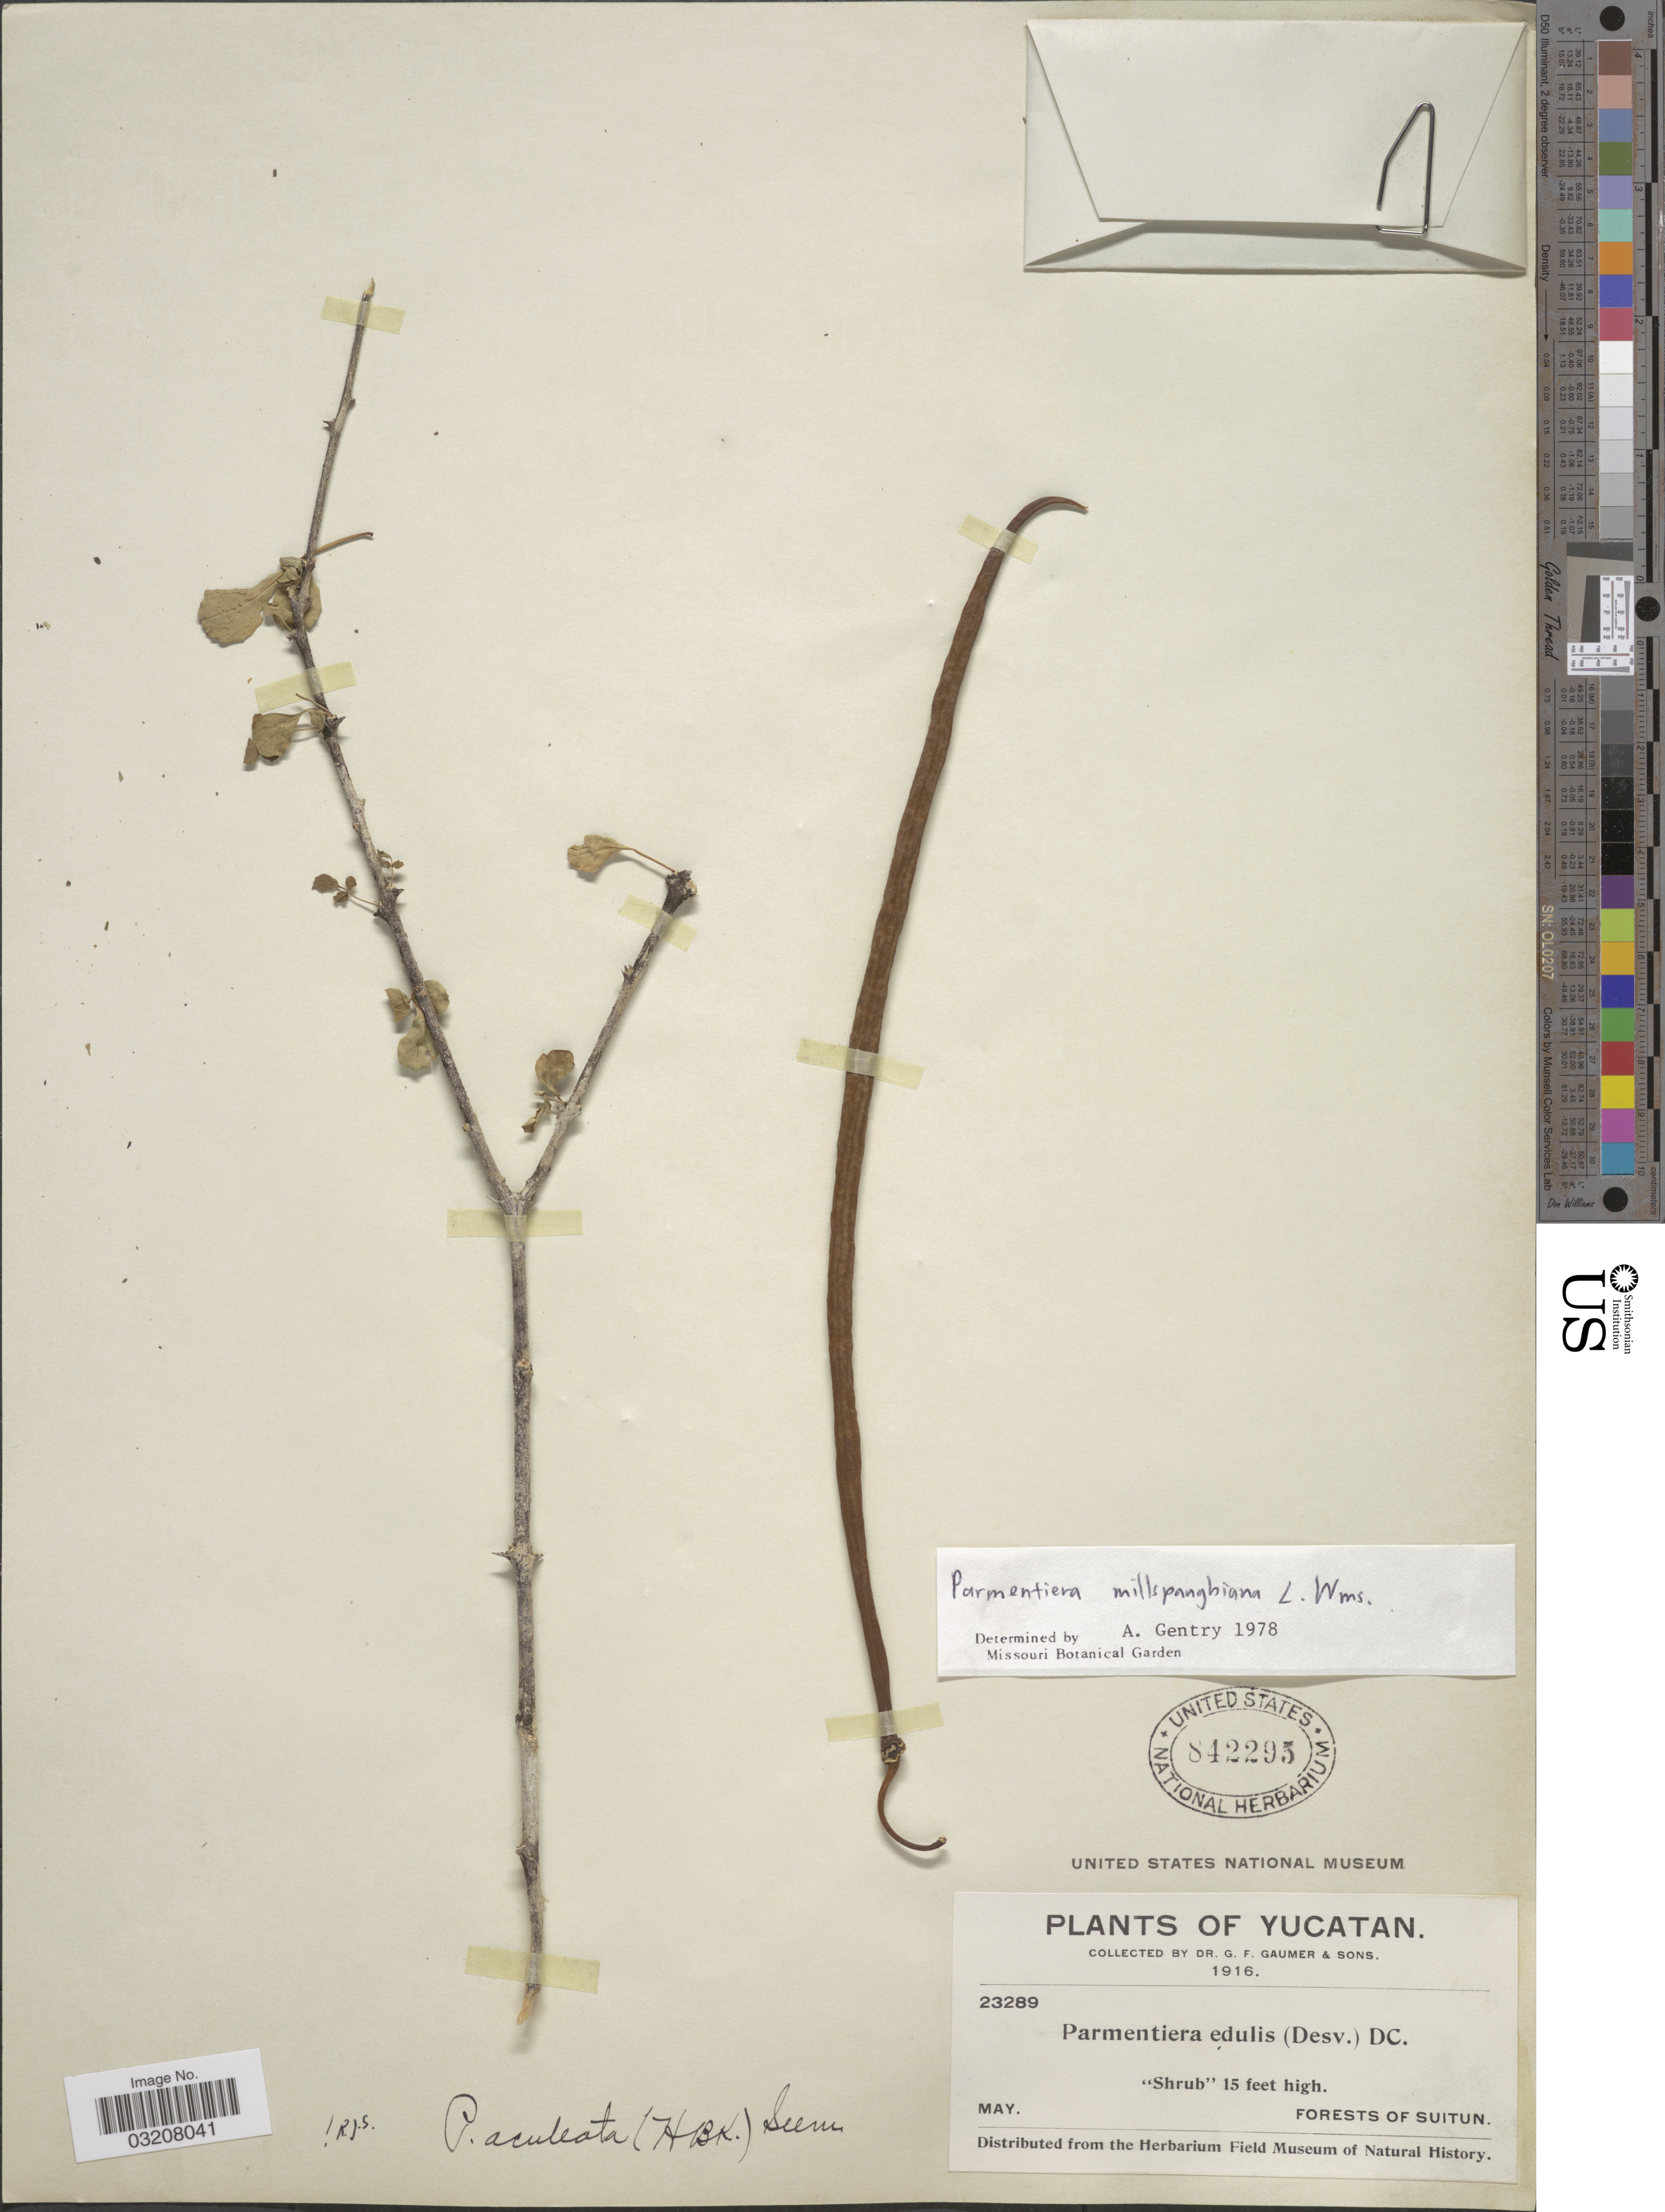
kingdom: Plantae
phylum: Tracheophyta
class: Magnoliopsida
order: Lamiales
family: Bignoniaceae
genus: Parmentiera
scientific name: Parmentiera millspaughiana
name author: L.O. Williams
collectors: G. F. Gaumer & Sons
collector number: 23289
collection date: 1916-05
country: Mexico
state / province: Yucatán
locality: Forests of Suitun.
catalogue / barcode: US 842295